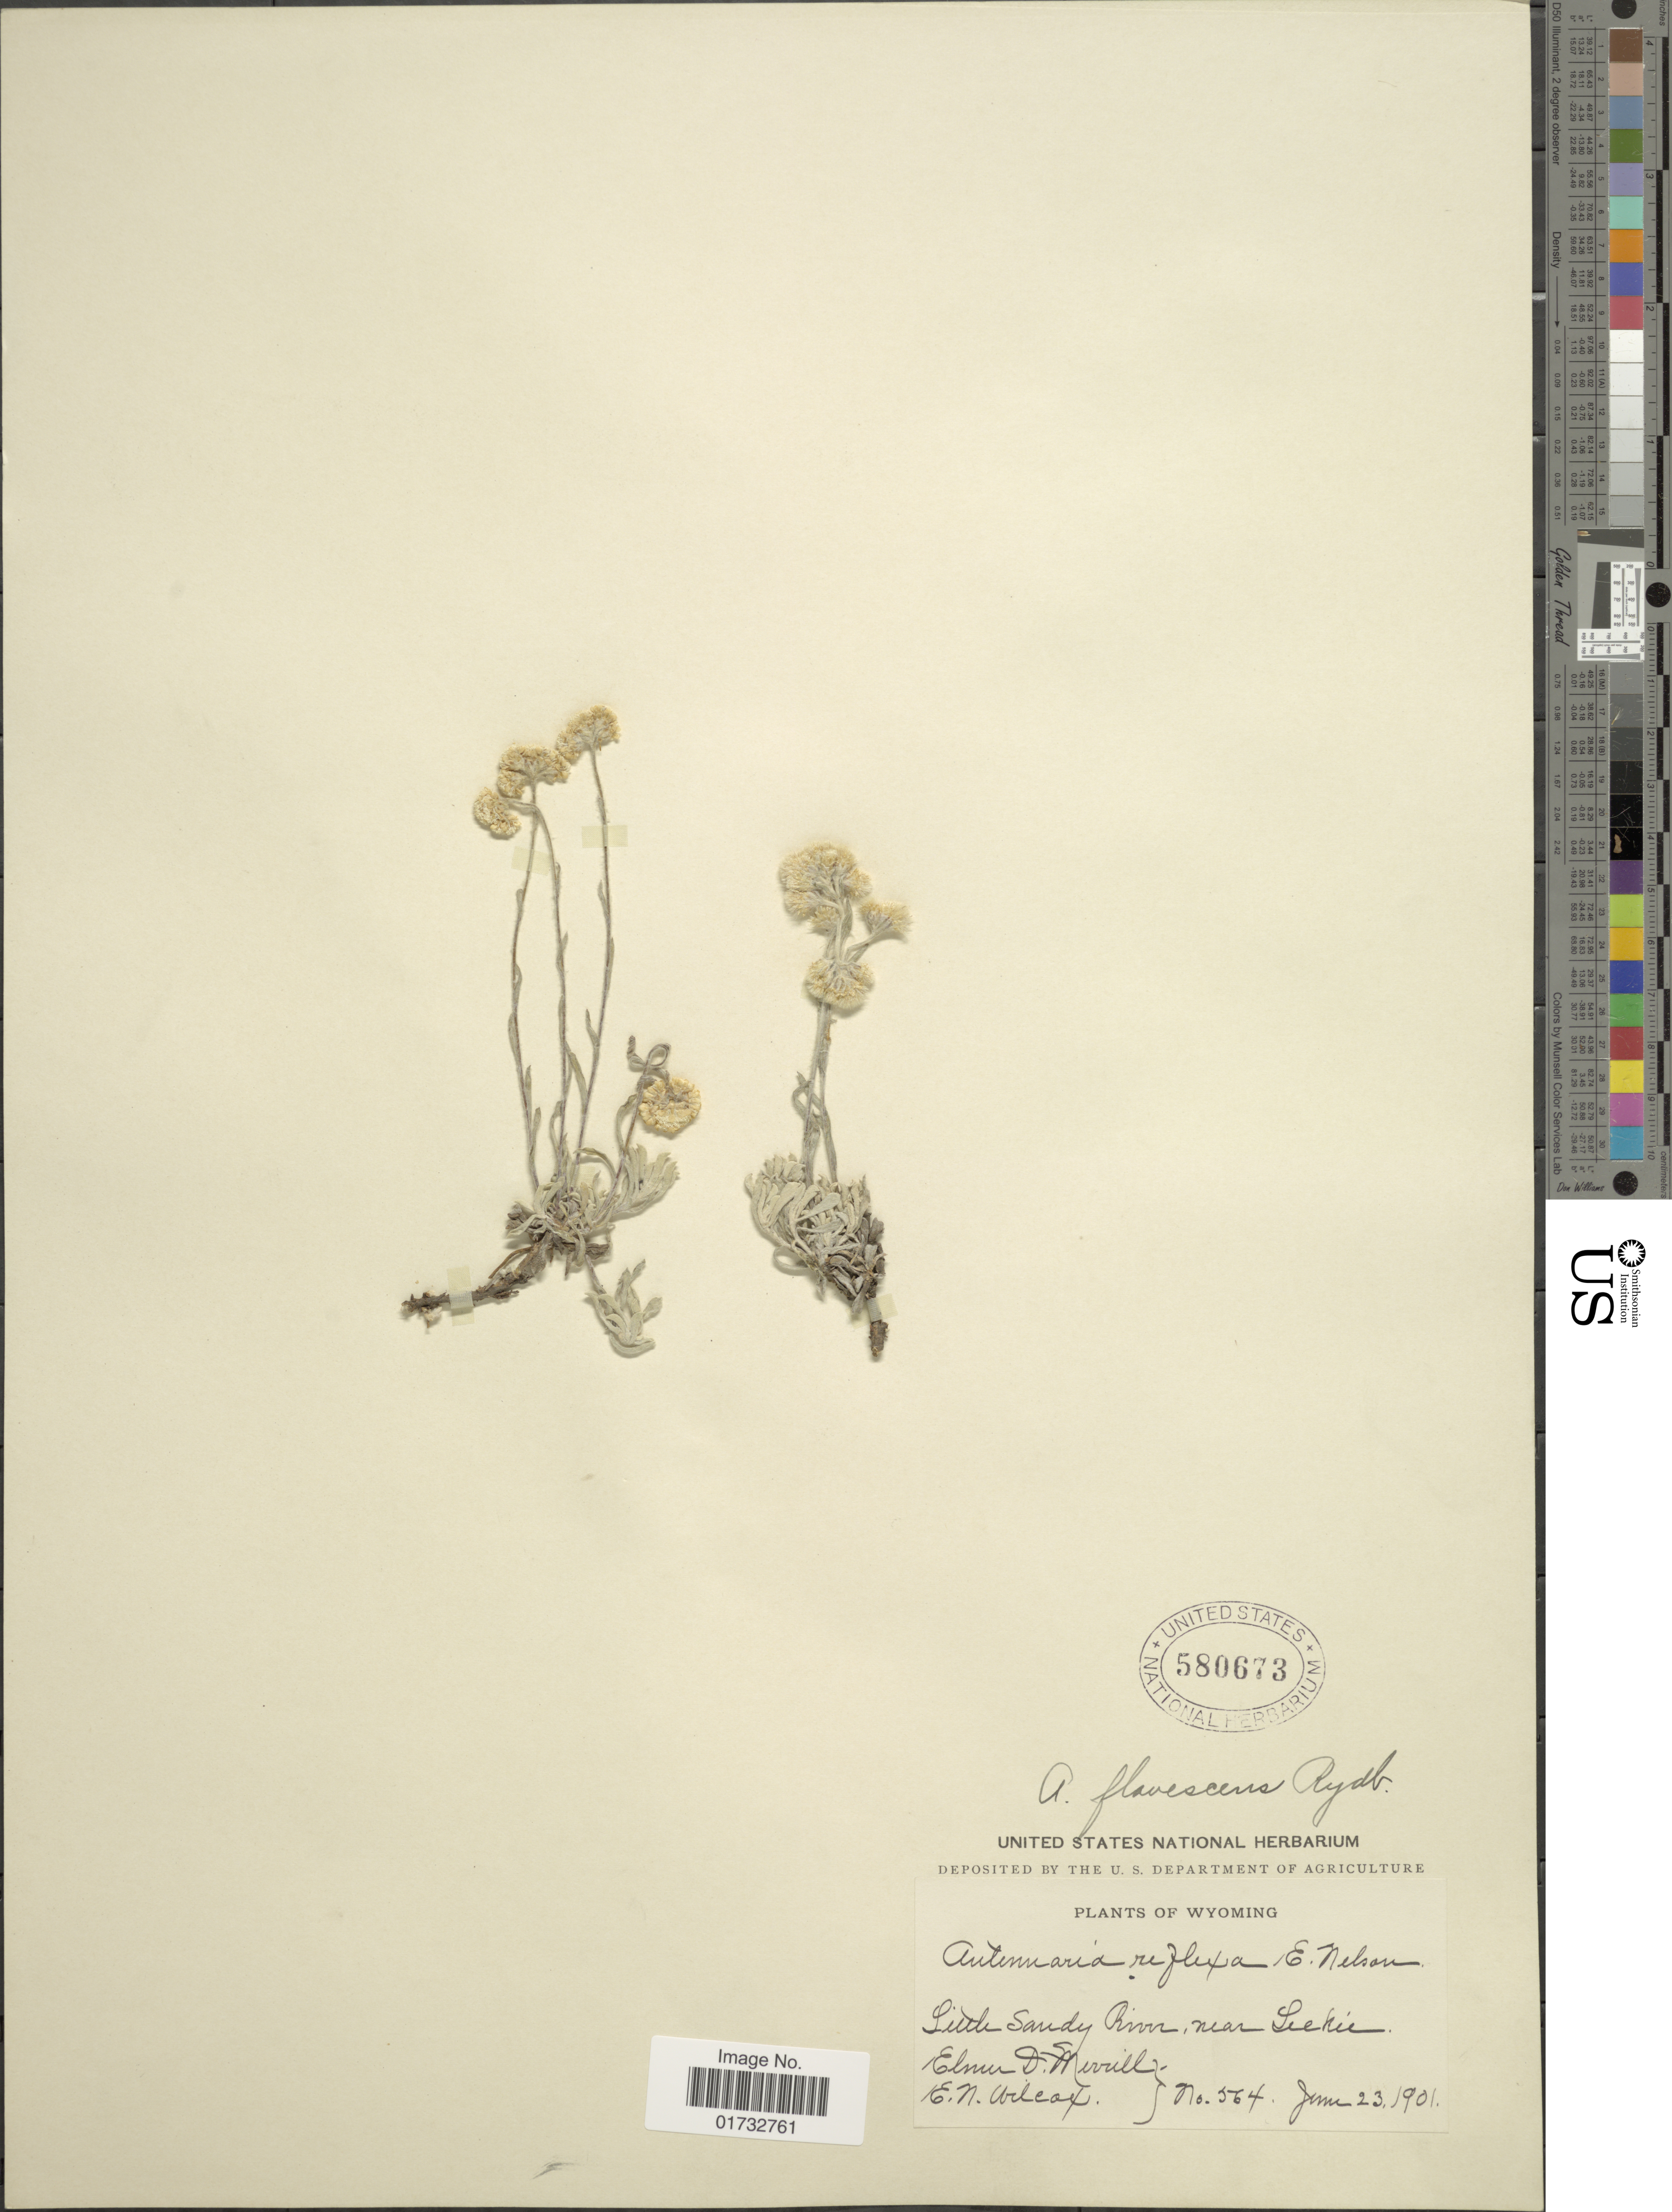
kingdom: Plantae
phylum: Tracheophyta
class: Magnoliopsida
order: Asterales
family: Asteraceae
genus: Antennaria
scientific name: Antennaria reflexa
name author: E.E. Nelson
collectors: E. D. Merrill & E. Wilcox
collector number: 564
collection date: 1901-06-23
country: United States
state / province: Wyoming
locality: Little Sandy River, near Leckie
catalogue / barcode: US 580673